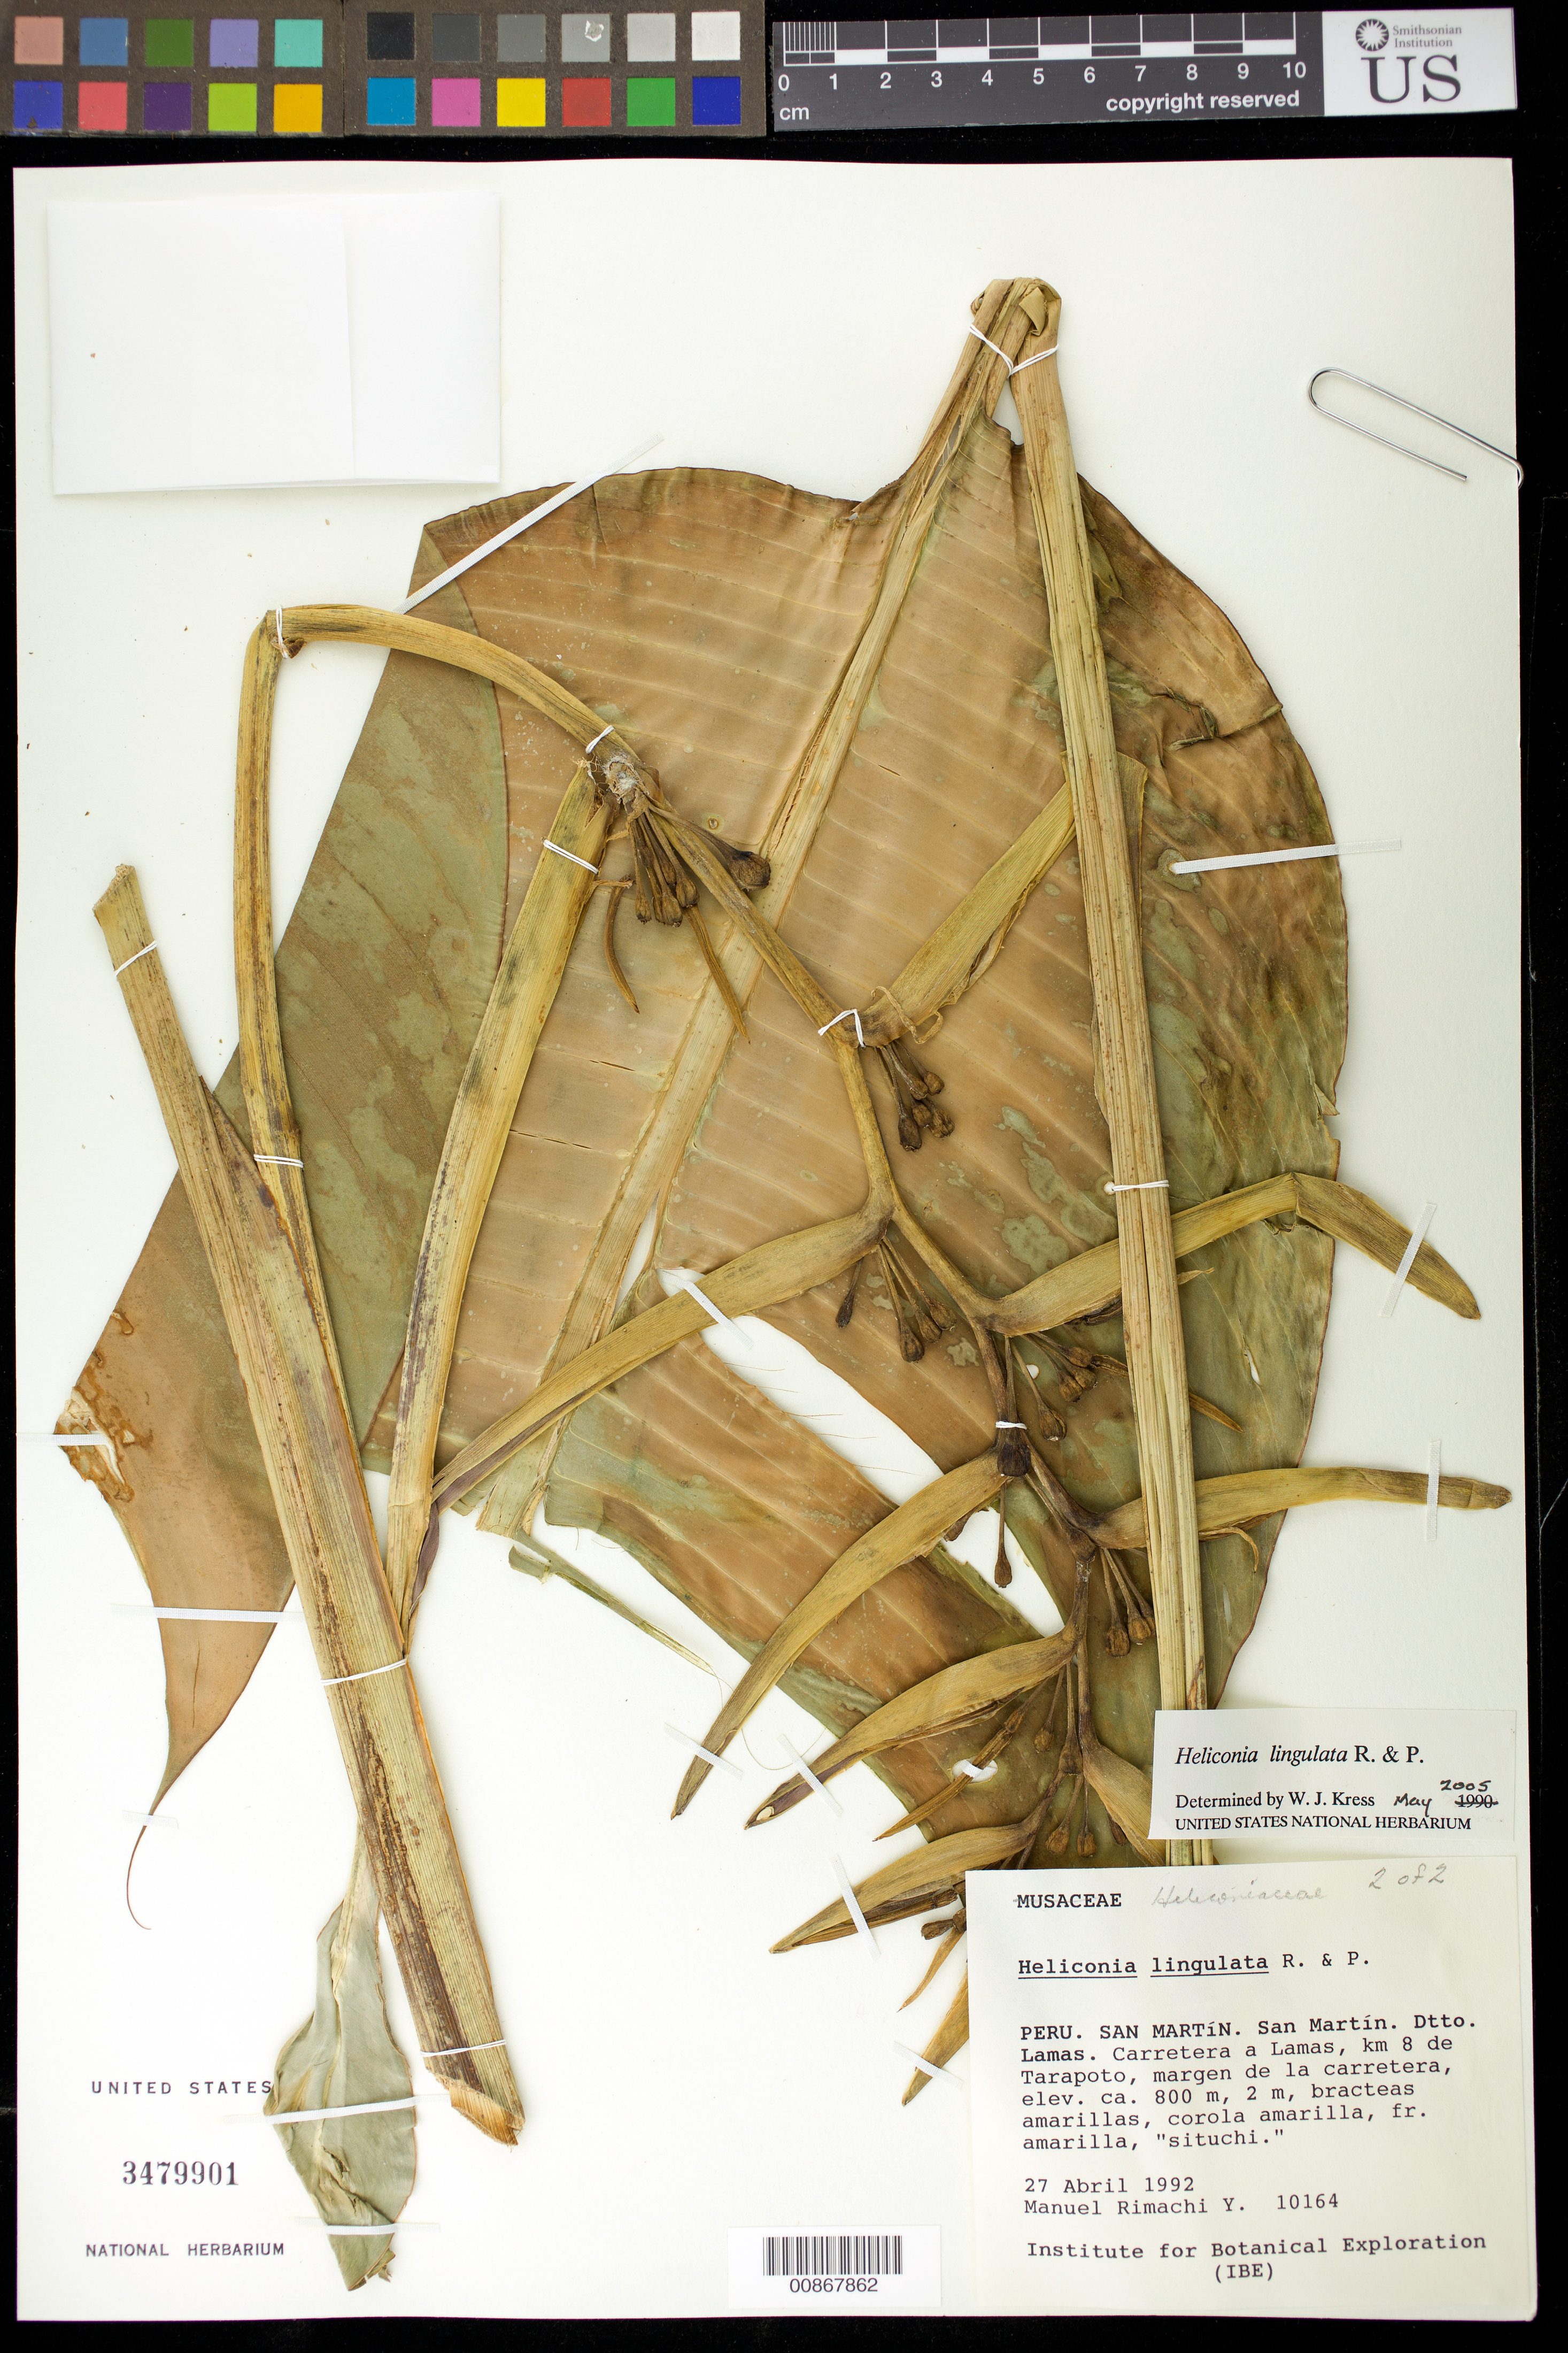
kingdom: Plantae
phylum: Tracheophyta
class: Liliopsida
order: Zingiberales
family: Heliconiaceae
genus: Heliconia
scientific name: Heliconia lingulata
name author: Ruiz & Pav.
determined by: Kress, W. J., (US), Smithsonian Institution - National Museum of Natural History (UNITED STATES)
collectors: M. Rimachi Y.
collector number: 10164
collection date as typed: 27 Apr 1992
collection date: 1992-04-27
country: Peru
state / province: San Martín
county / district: Lamas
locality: Carretaera a Lamas, km 8 de Tarapoto, margen de la carretera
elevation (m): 800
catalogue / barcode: US 3479901